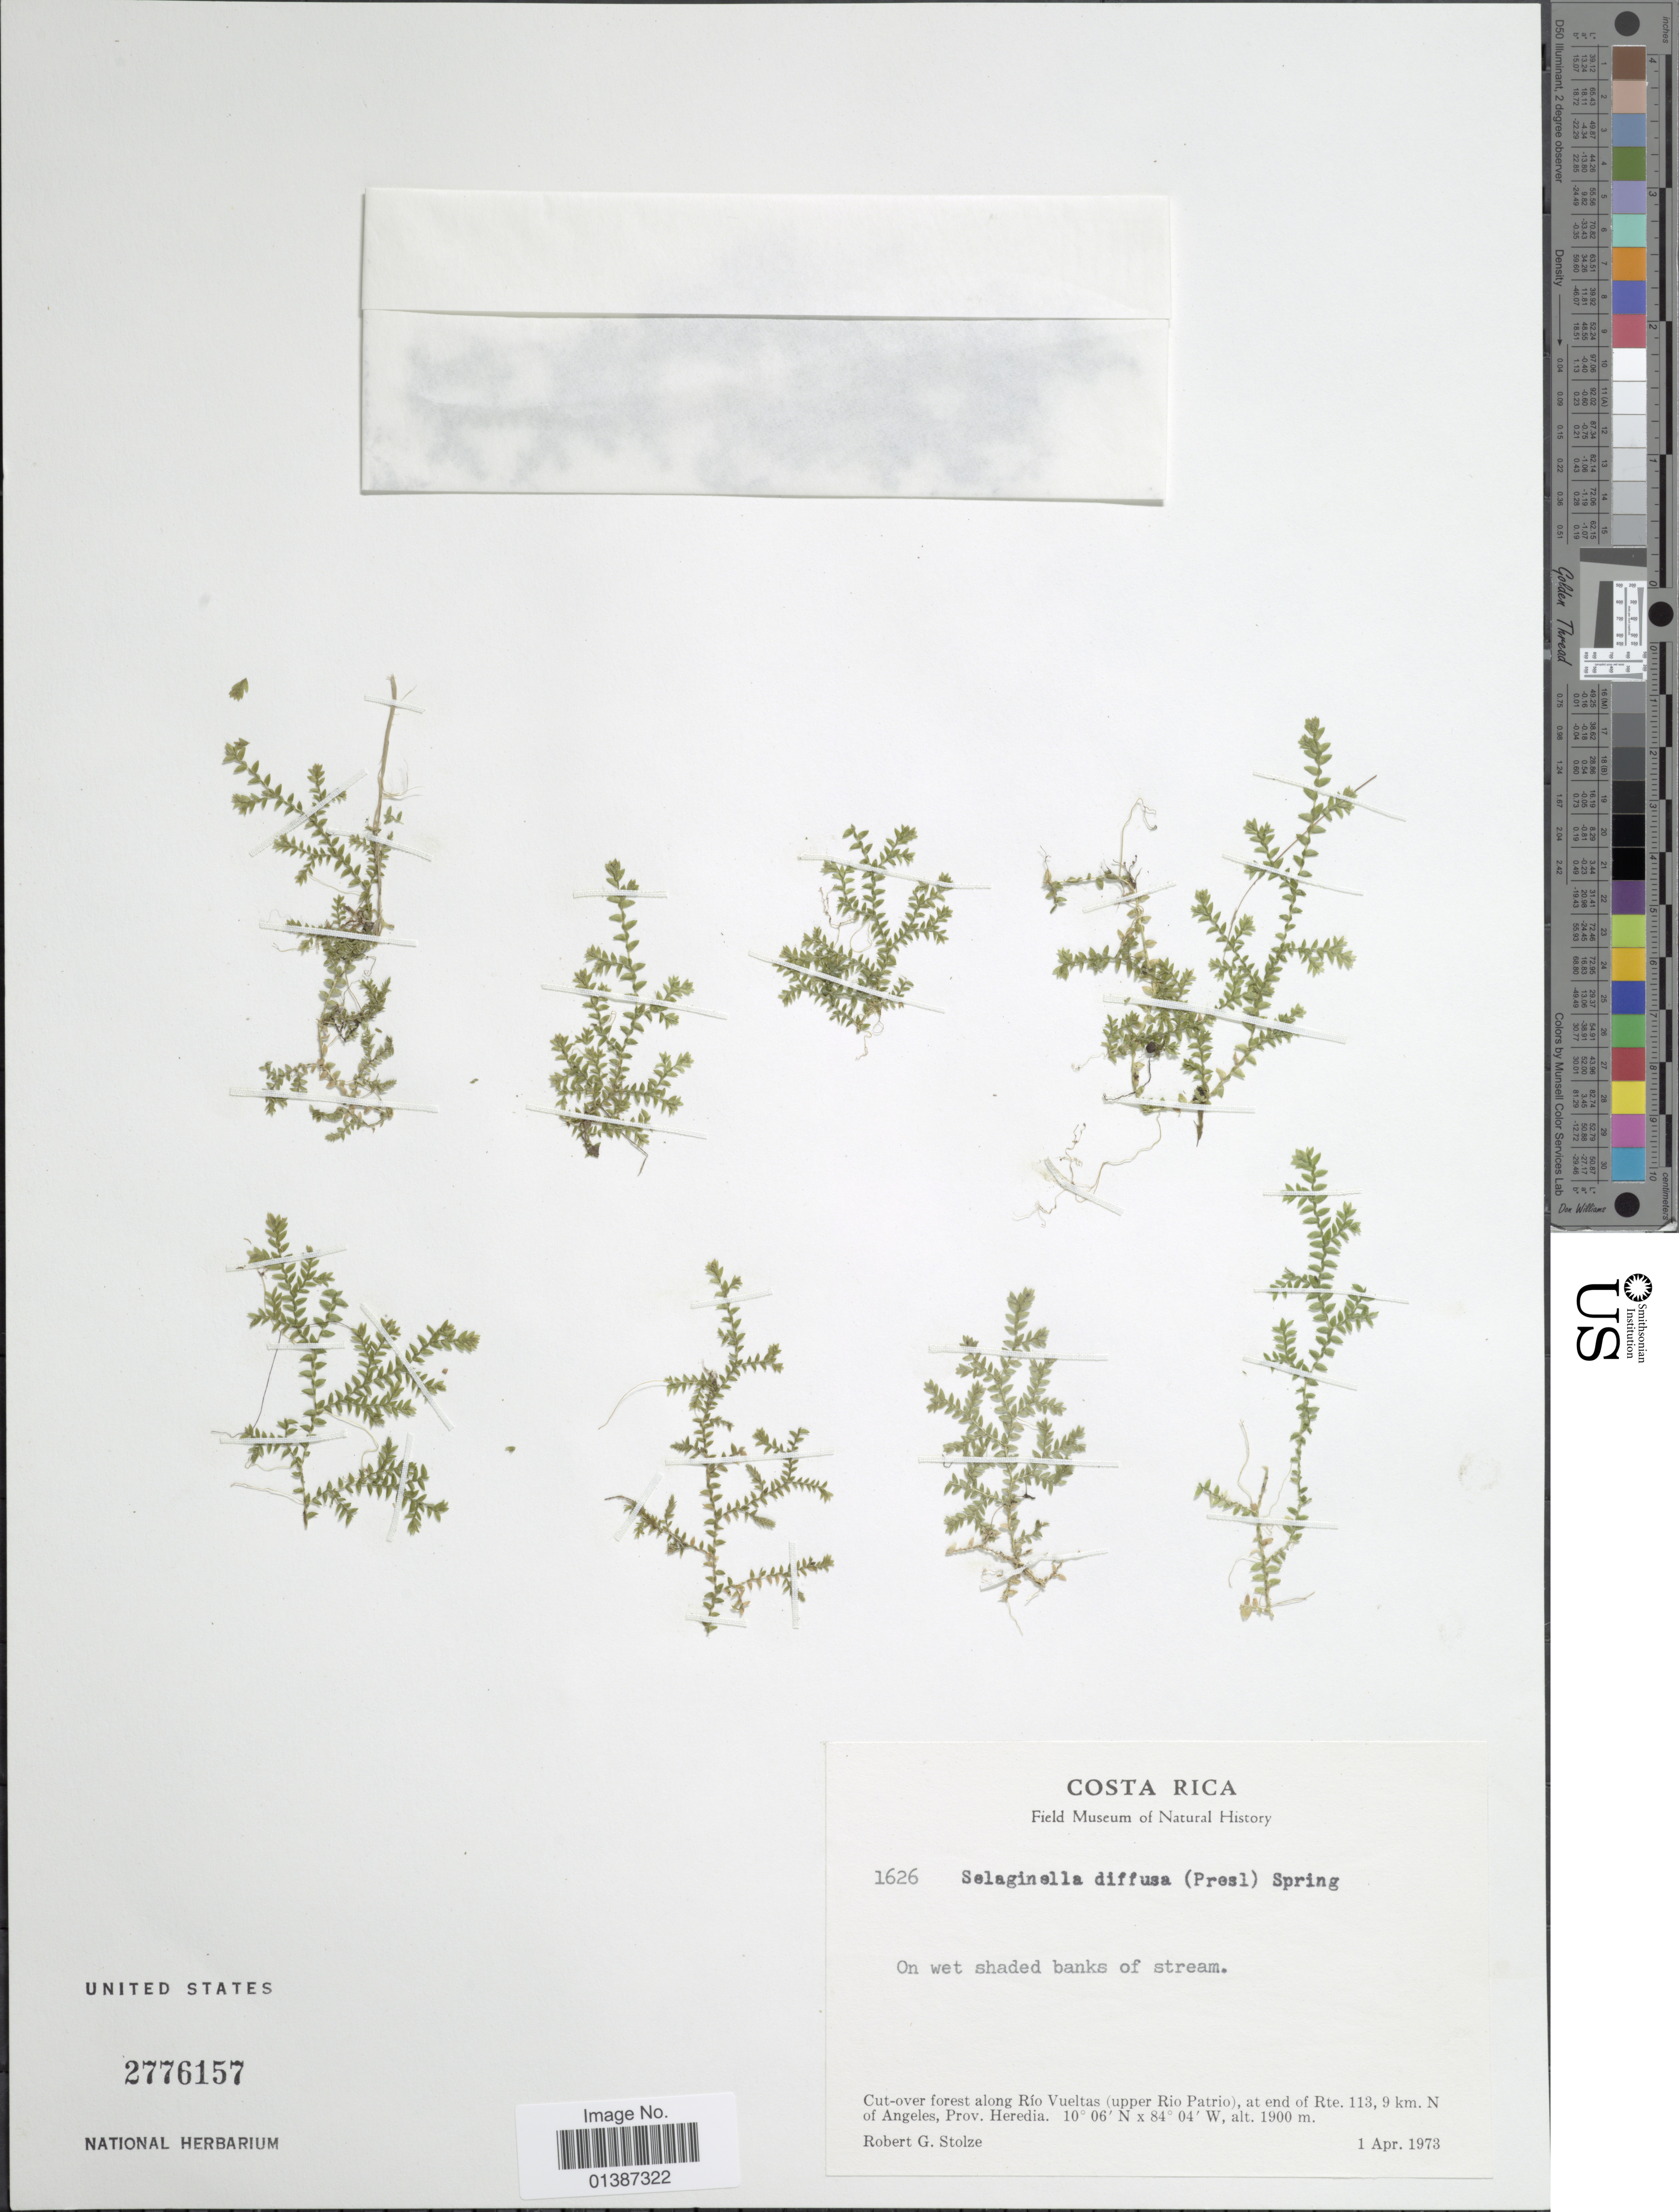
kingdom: Plantae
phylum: Tracheophyta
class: Lycopodiopsida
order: Selaginellales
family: Selaginellaceae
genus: Selaginella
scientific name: Selaginella diffusa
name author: (C. Presl) Spring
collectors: R. G. Stolze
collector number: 1626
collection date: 1973-04-01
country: Costa Rica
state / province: Heredia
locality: Cut-over forest along Río Vuektas (upper Rio Patrio), at end of Rte 113,9 km N of Angeles, Prov Heredia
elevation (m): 1900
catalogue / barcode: US 2776157